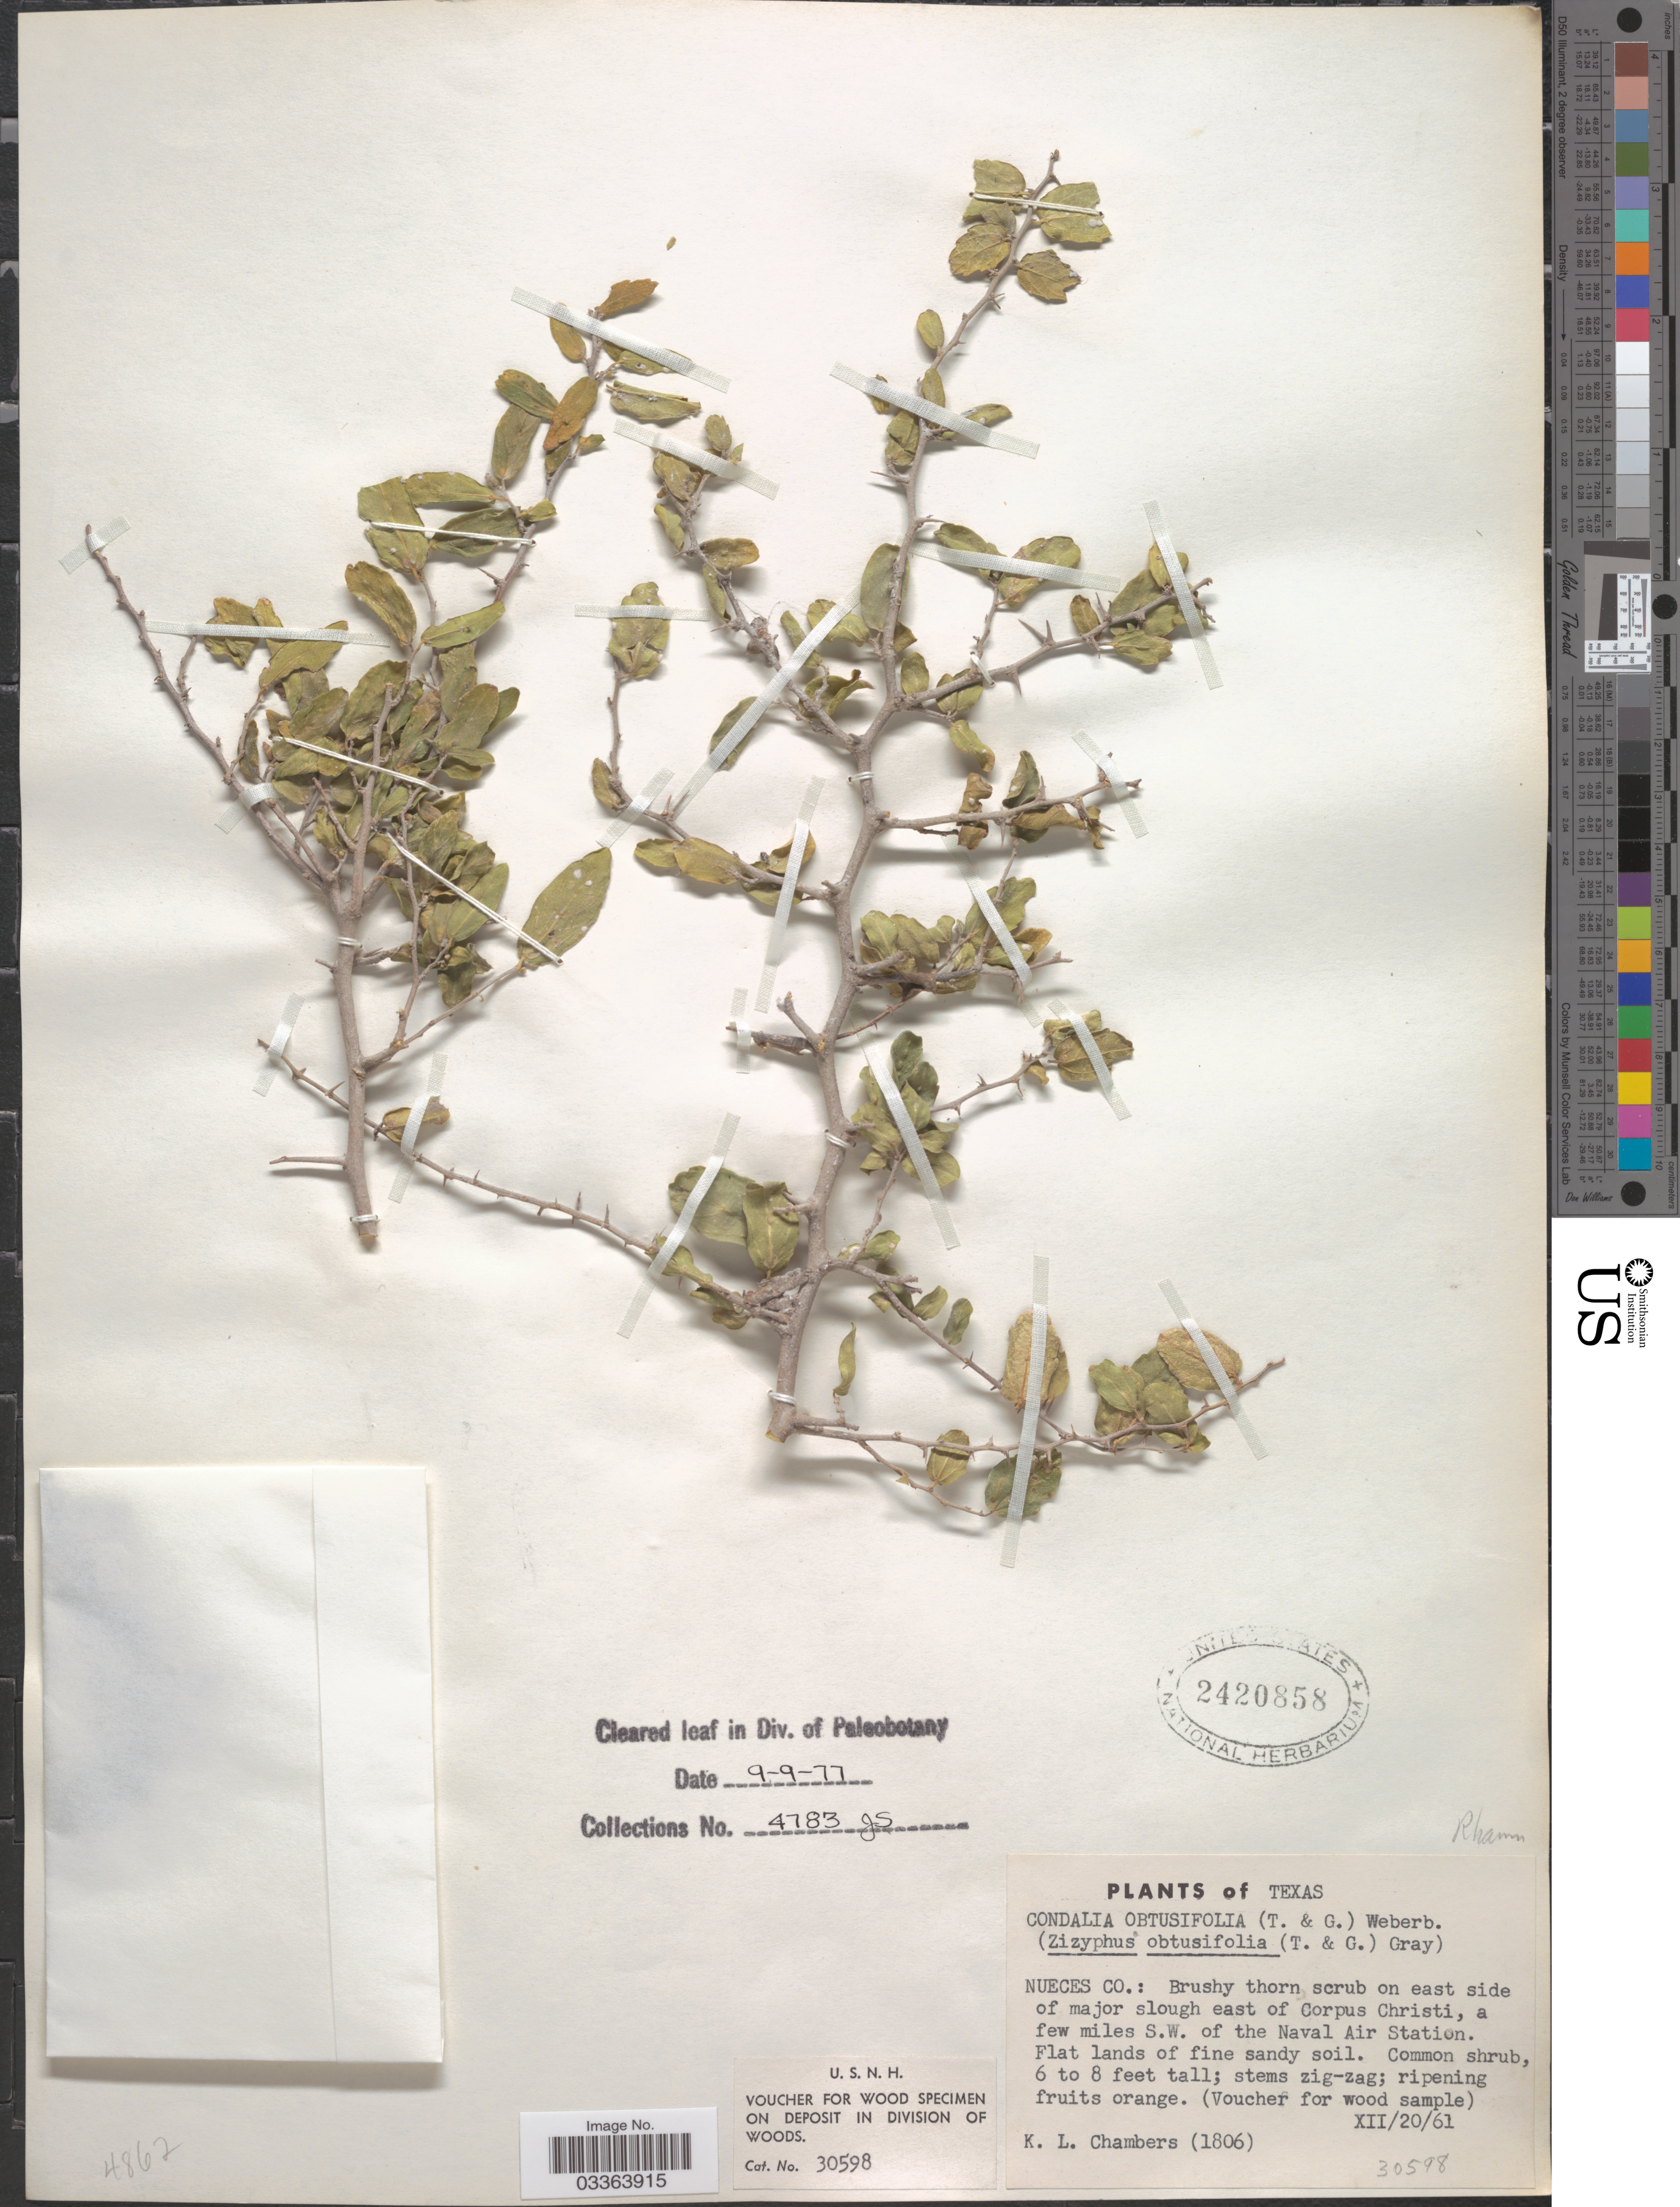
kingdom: Plantae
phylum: Tracheophyta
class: Magnoliopsida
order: Rosales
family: Rhamnaceae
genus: Sarcomphalus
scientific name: Sarcomphalus obtusifolius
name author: (Hook. ex Torr. & A. Gray) Hauenschild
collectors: K. Chambers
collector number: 1806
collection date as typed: Transcribed d/m/y: 20/12/61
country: United States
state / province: Texas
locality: Neuces Co.: Brushy thorn scrub on east side of major slough east of Corpus Christi, a few miles S.W. of the Naval Air Station.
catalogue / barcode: US 2420858